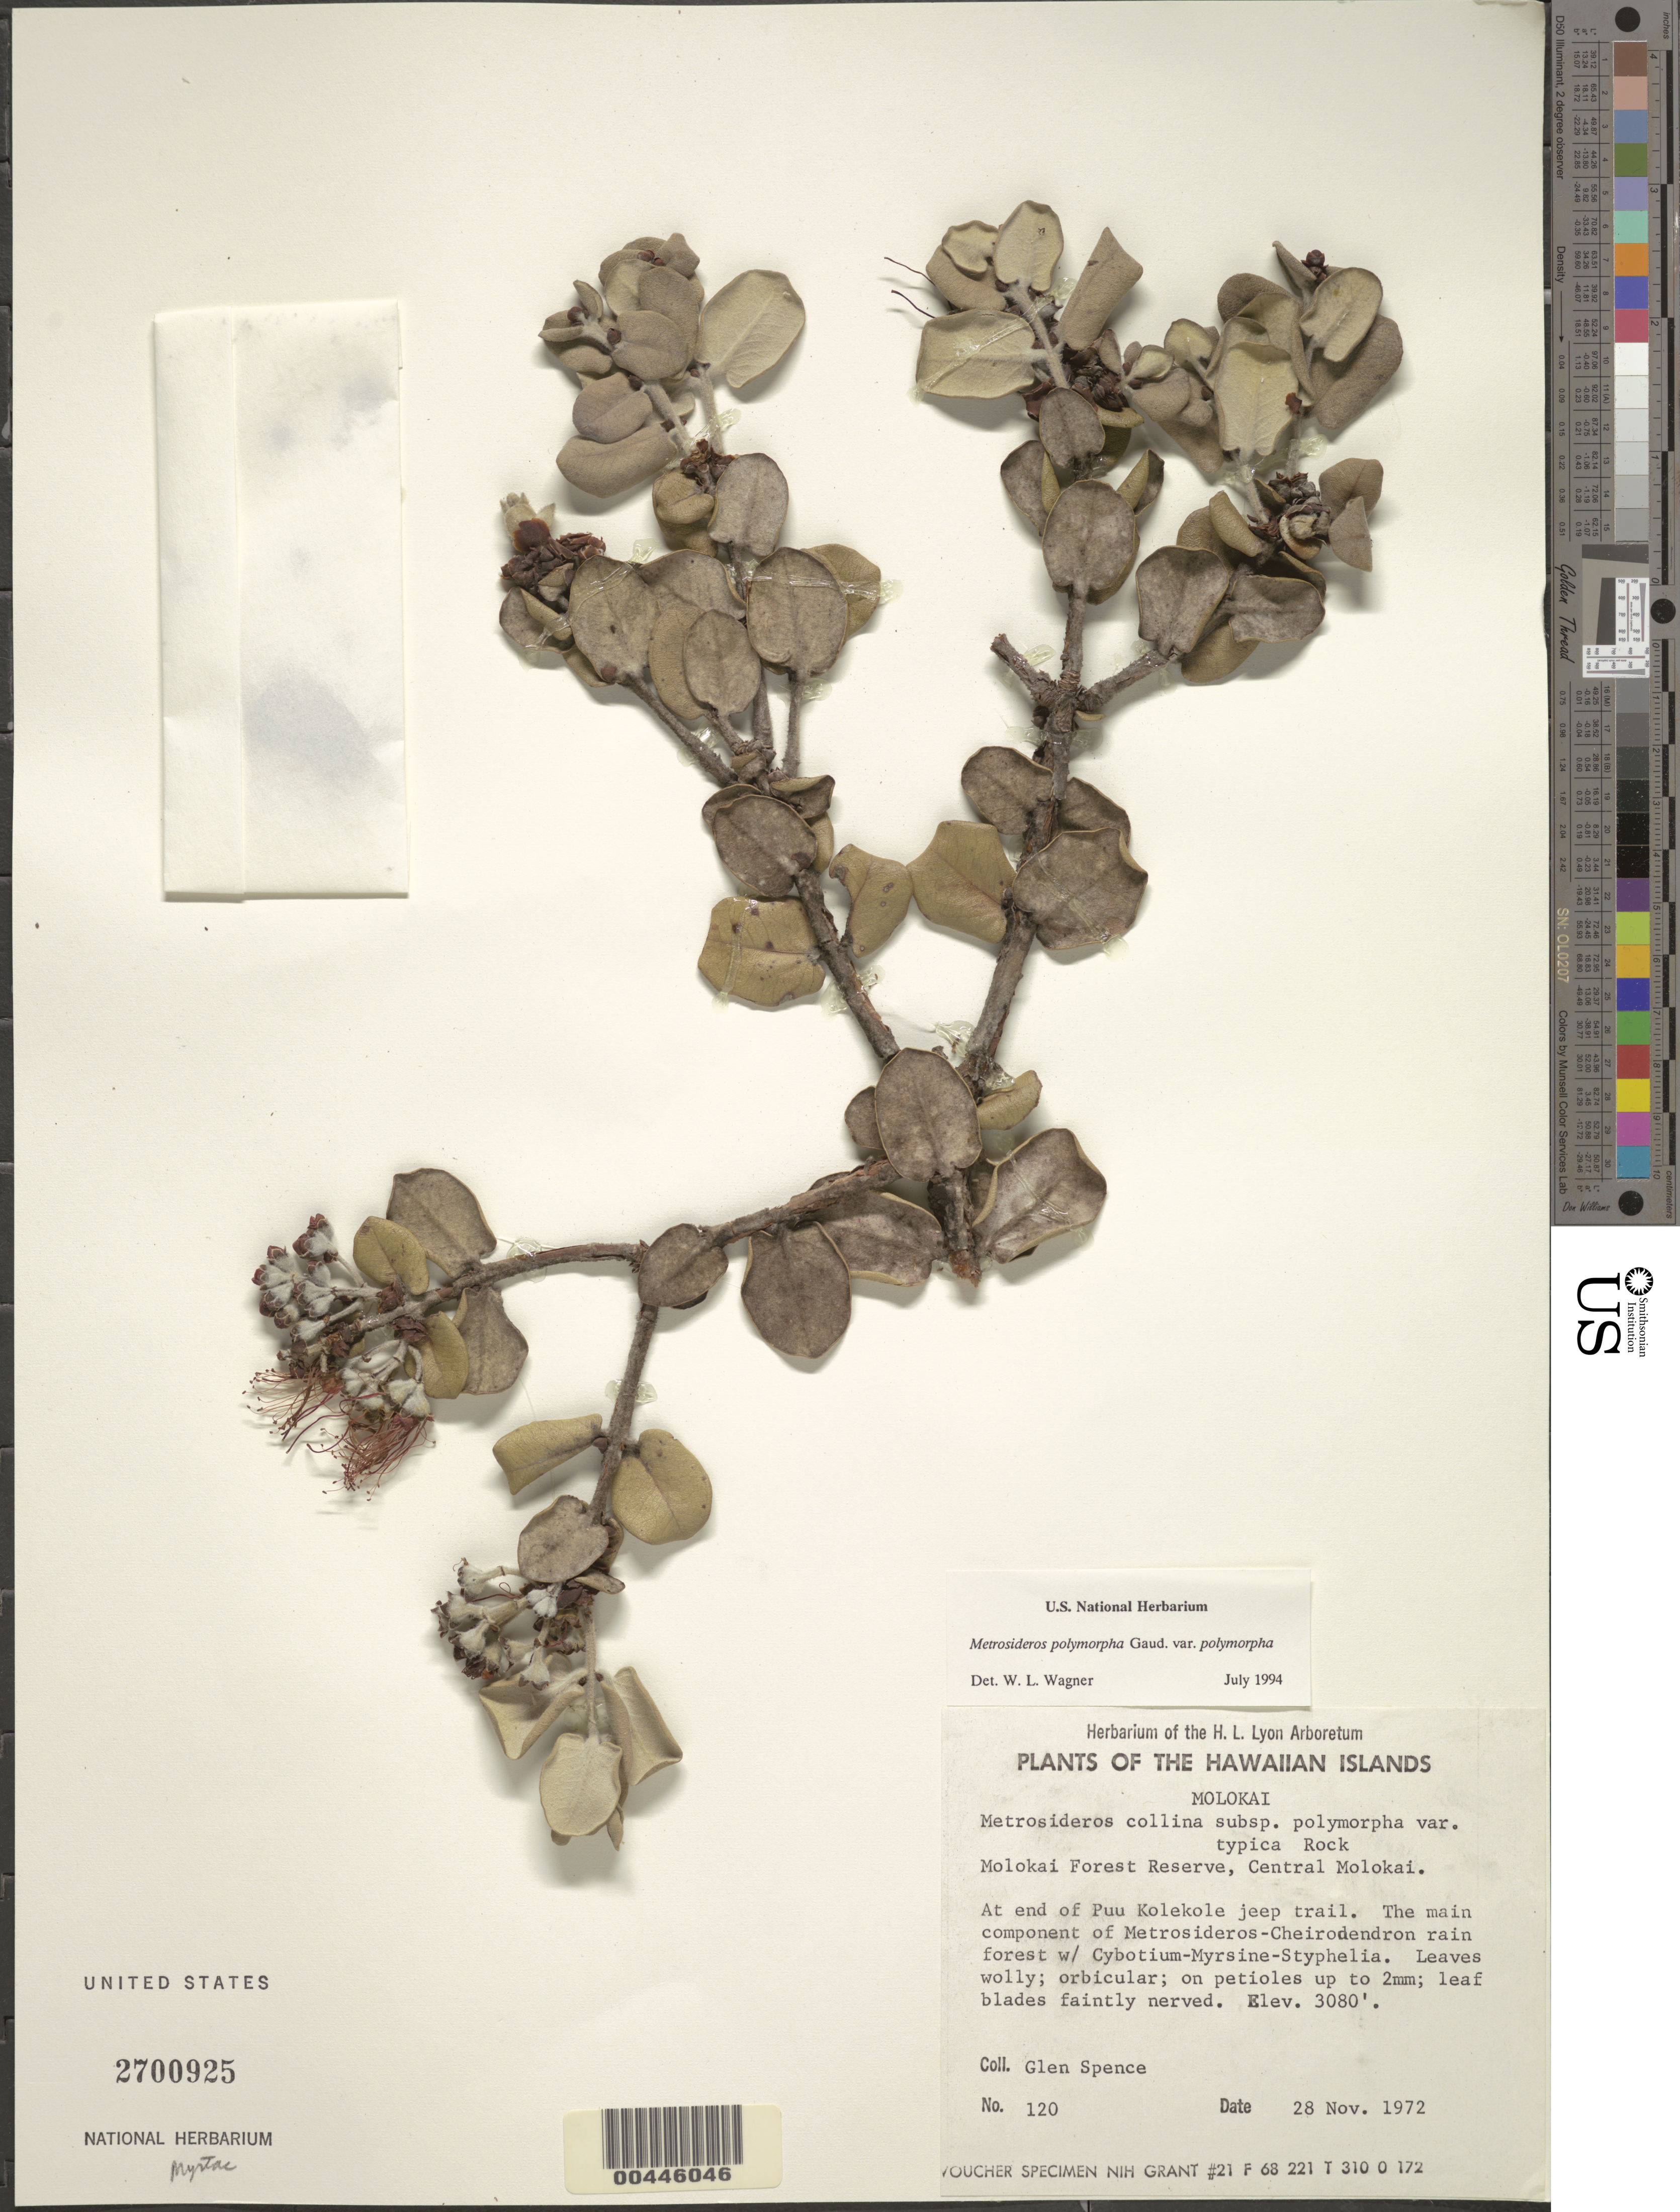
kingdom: Plantae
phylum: Tracheophyta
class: Magnoliopsida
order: Myrtales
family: Myrtaceae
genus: Metrosideros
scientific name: Metrosideros polymorpha var. polymorpha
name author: Gaudich.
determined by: Wagner, W. L., (BOT), Smithsonian Institution - National Museum of Natural History (UNITED STATES)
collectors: G. Spence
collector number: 120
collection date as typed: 28 Nov 1972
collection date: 1972-11-28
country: United States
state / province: Hawaii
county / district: Maui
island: Moloka'i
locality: Molokai For Res, central Molokai, at end of Puu Kolekole jeep trail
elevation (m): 939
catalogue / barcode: US 2700925